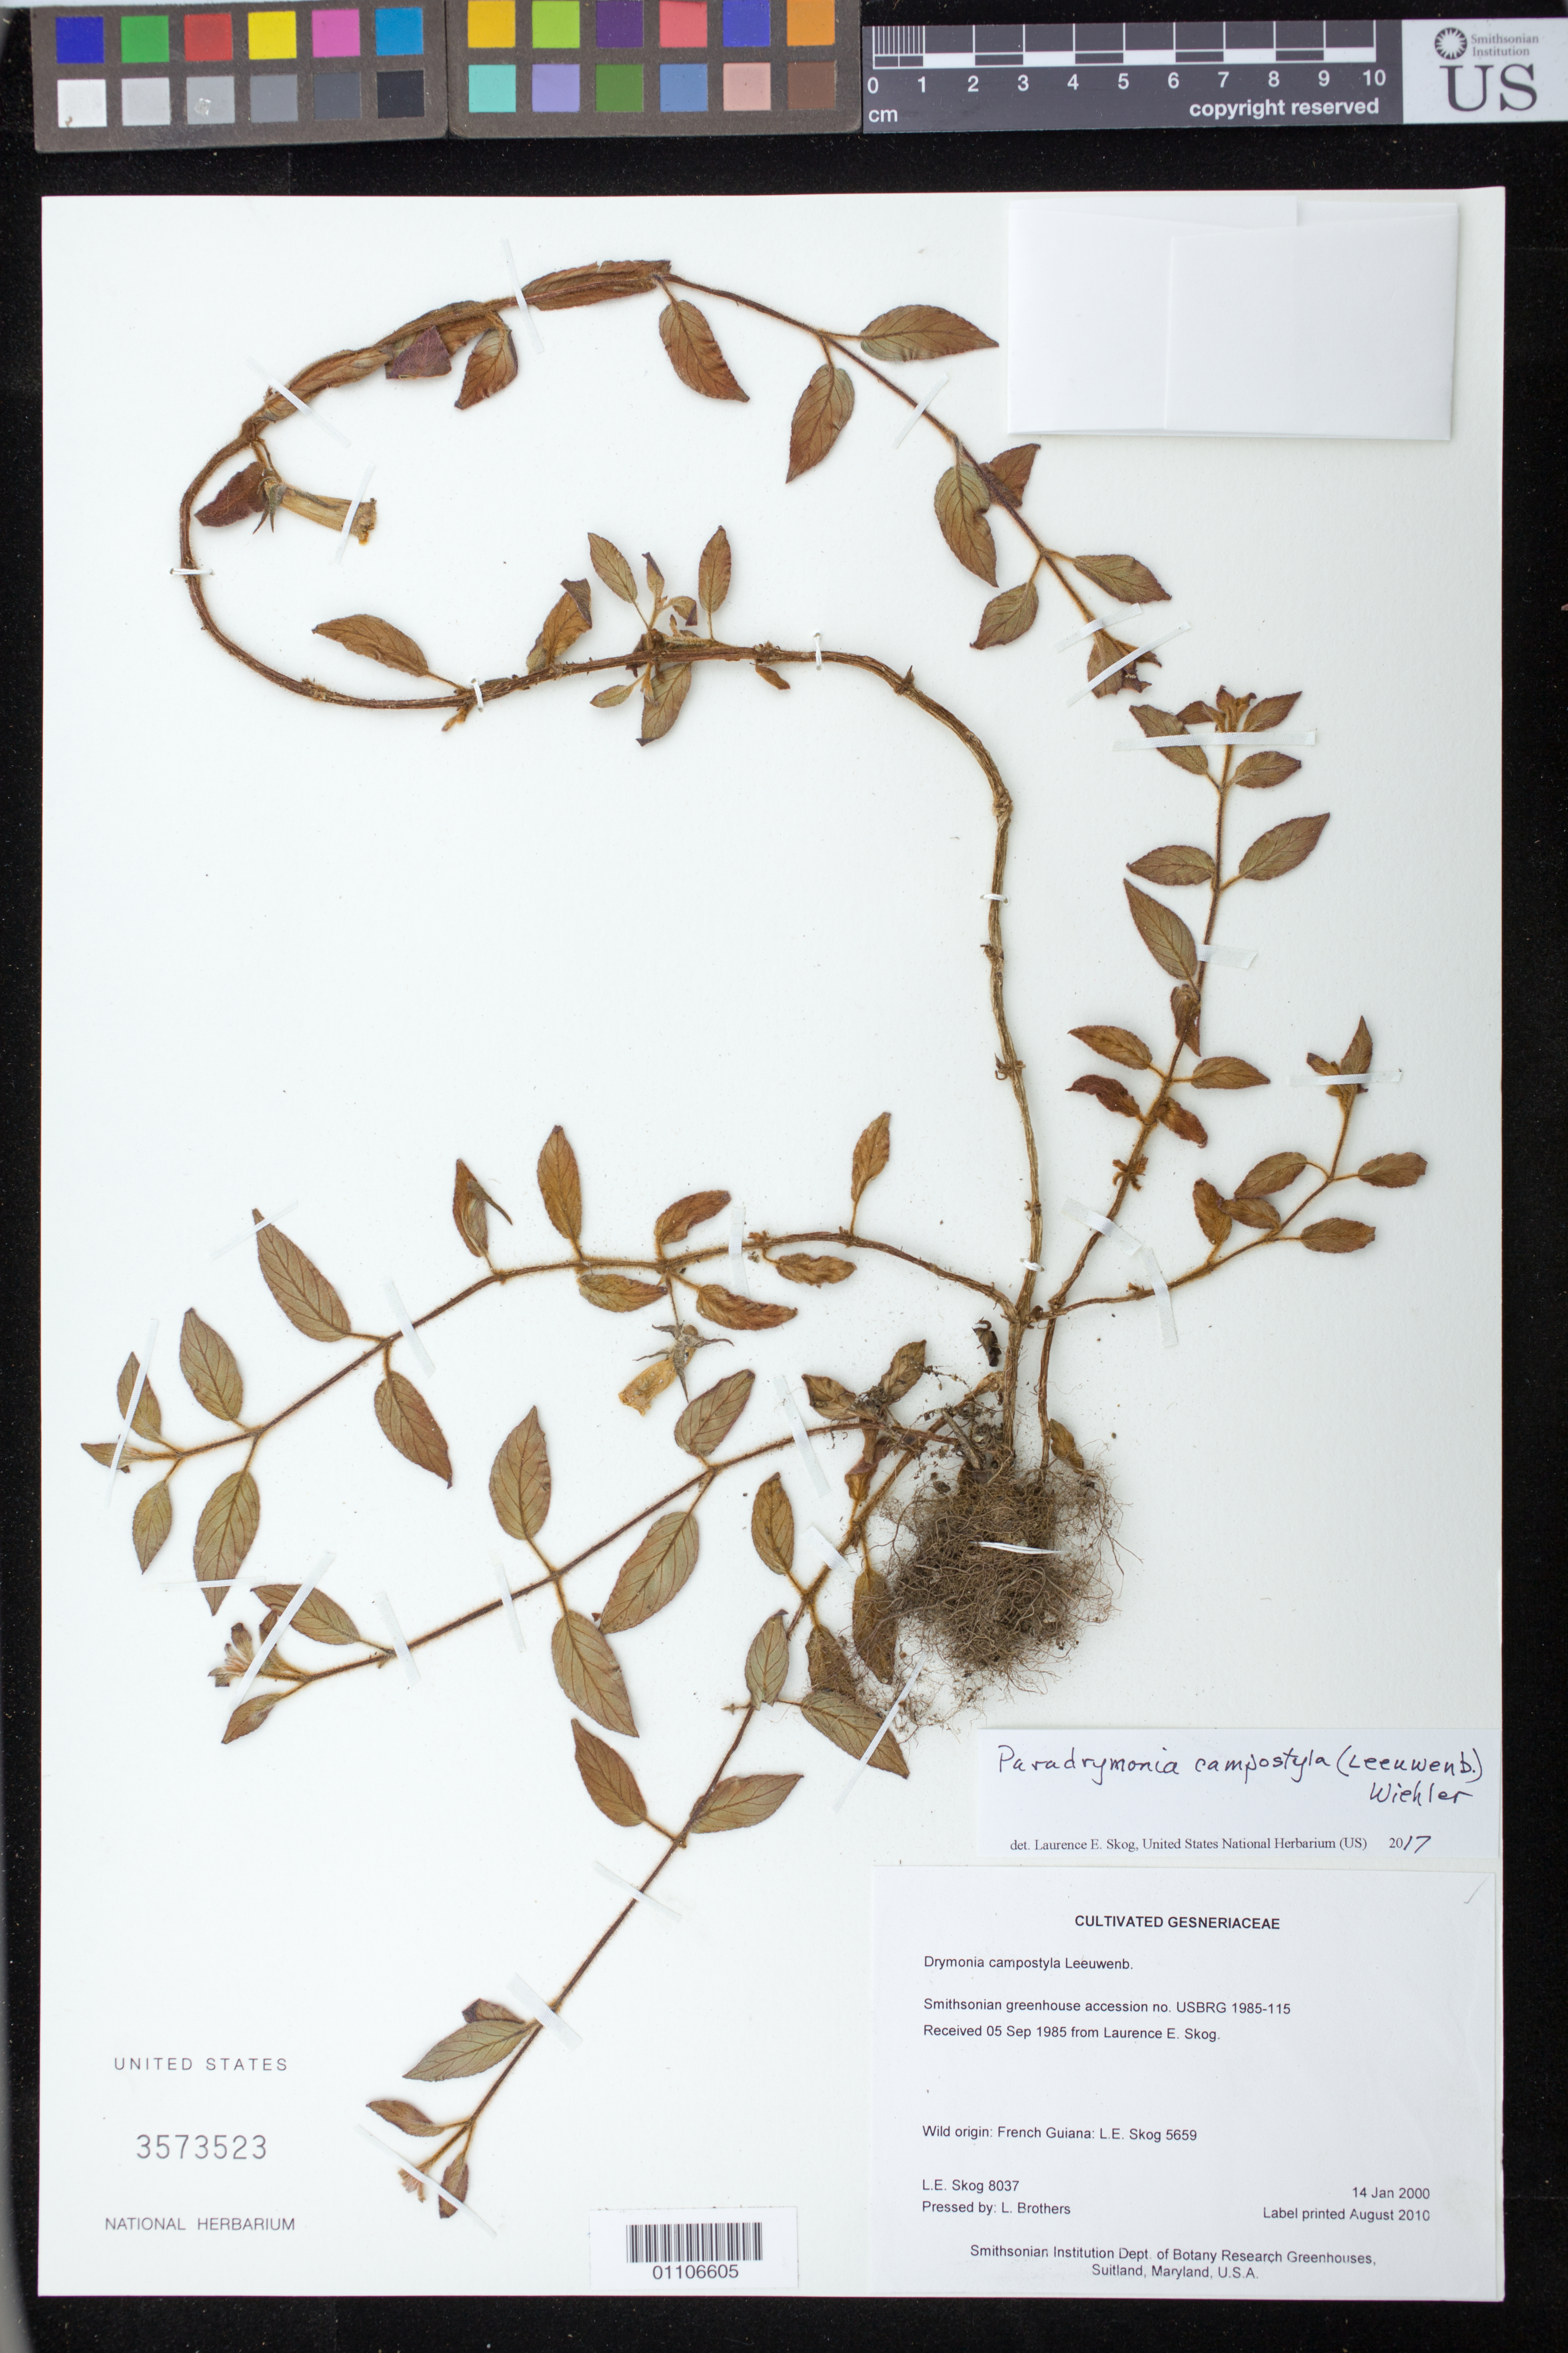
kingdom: Plantae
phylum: Tracheophyta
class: Magnoliopsida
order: Lamiales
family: Gesneriaceae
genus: Paradrymonia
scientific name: Paradrymonia campostyla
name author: (Leeuwenb.) Wiehler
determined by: Skog, Laurence E.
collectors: L. E. Skog & L. Brothers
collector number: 8037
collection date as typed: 14 Jan 2000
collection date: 2000-01-14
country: French Guiana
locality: Smithsonian Institution Dept. of Botany Research Greenhouses, Suitland, Maryland, U.S.A.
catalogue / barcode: US 3573523